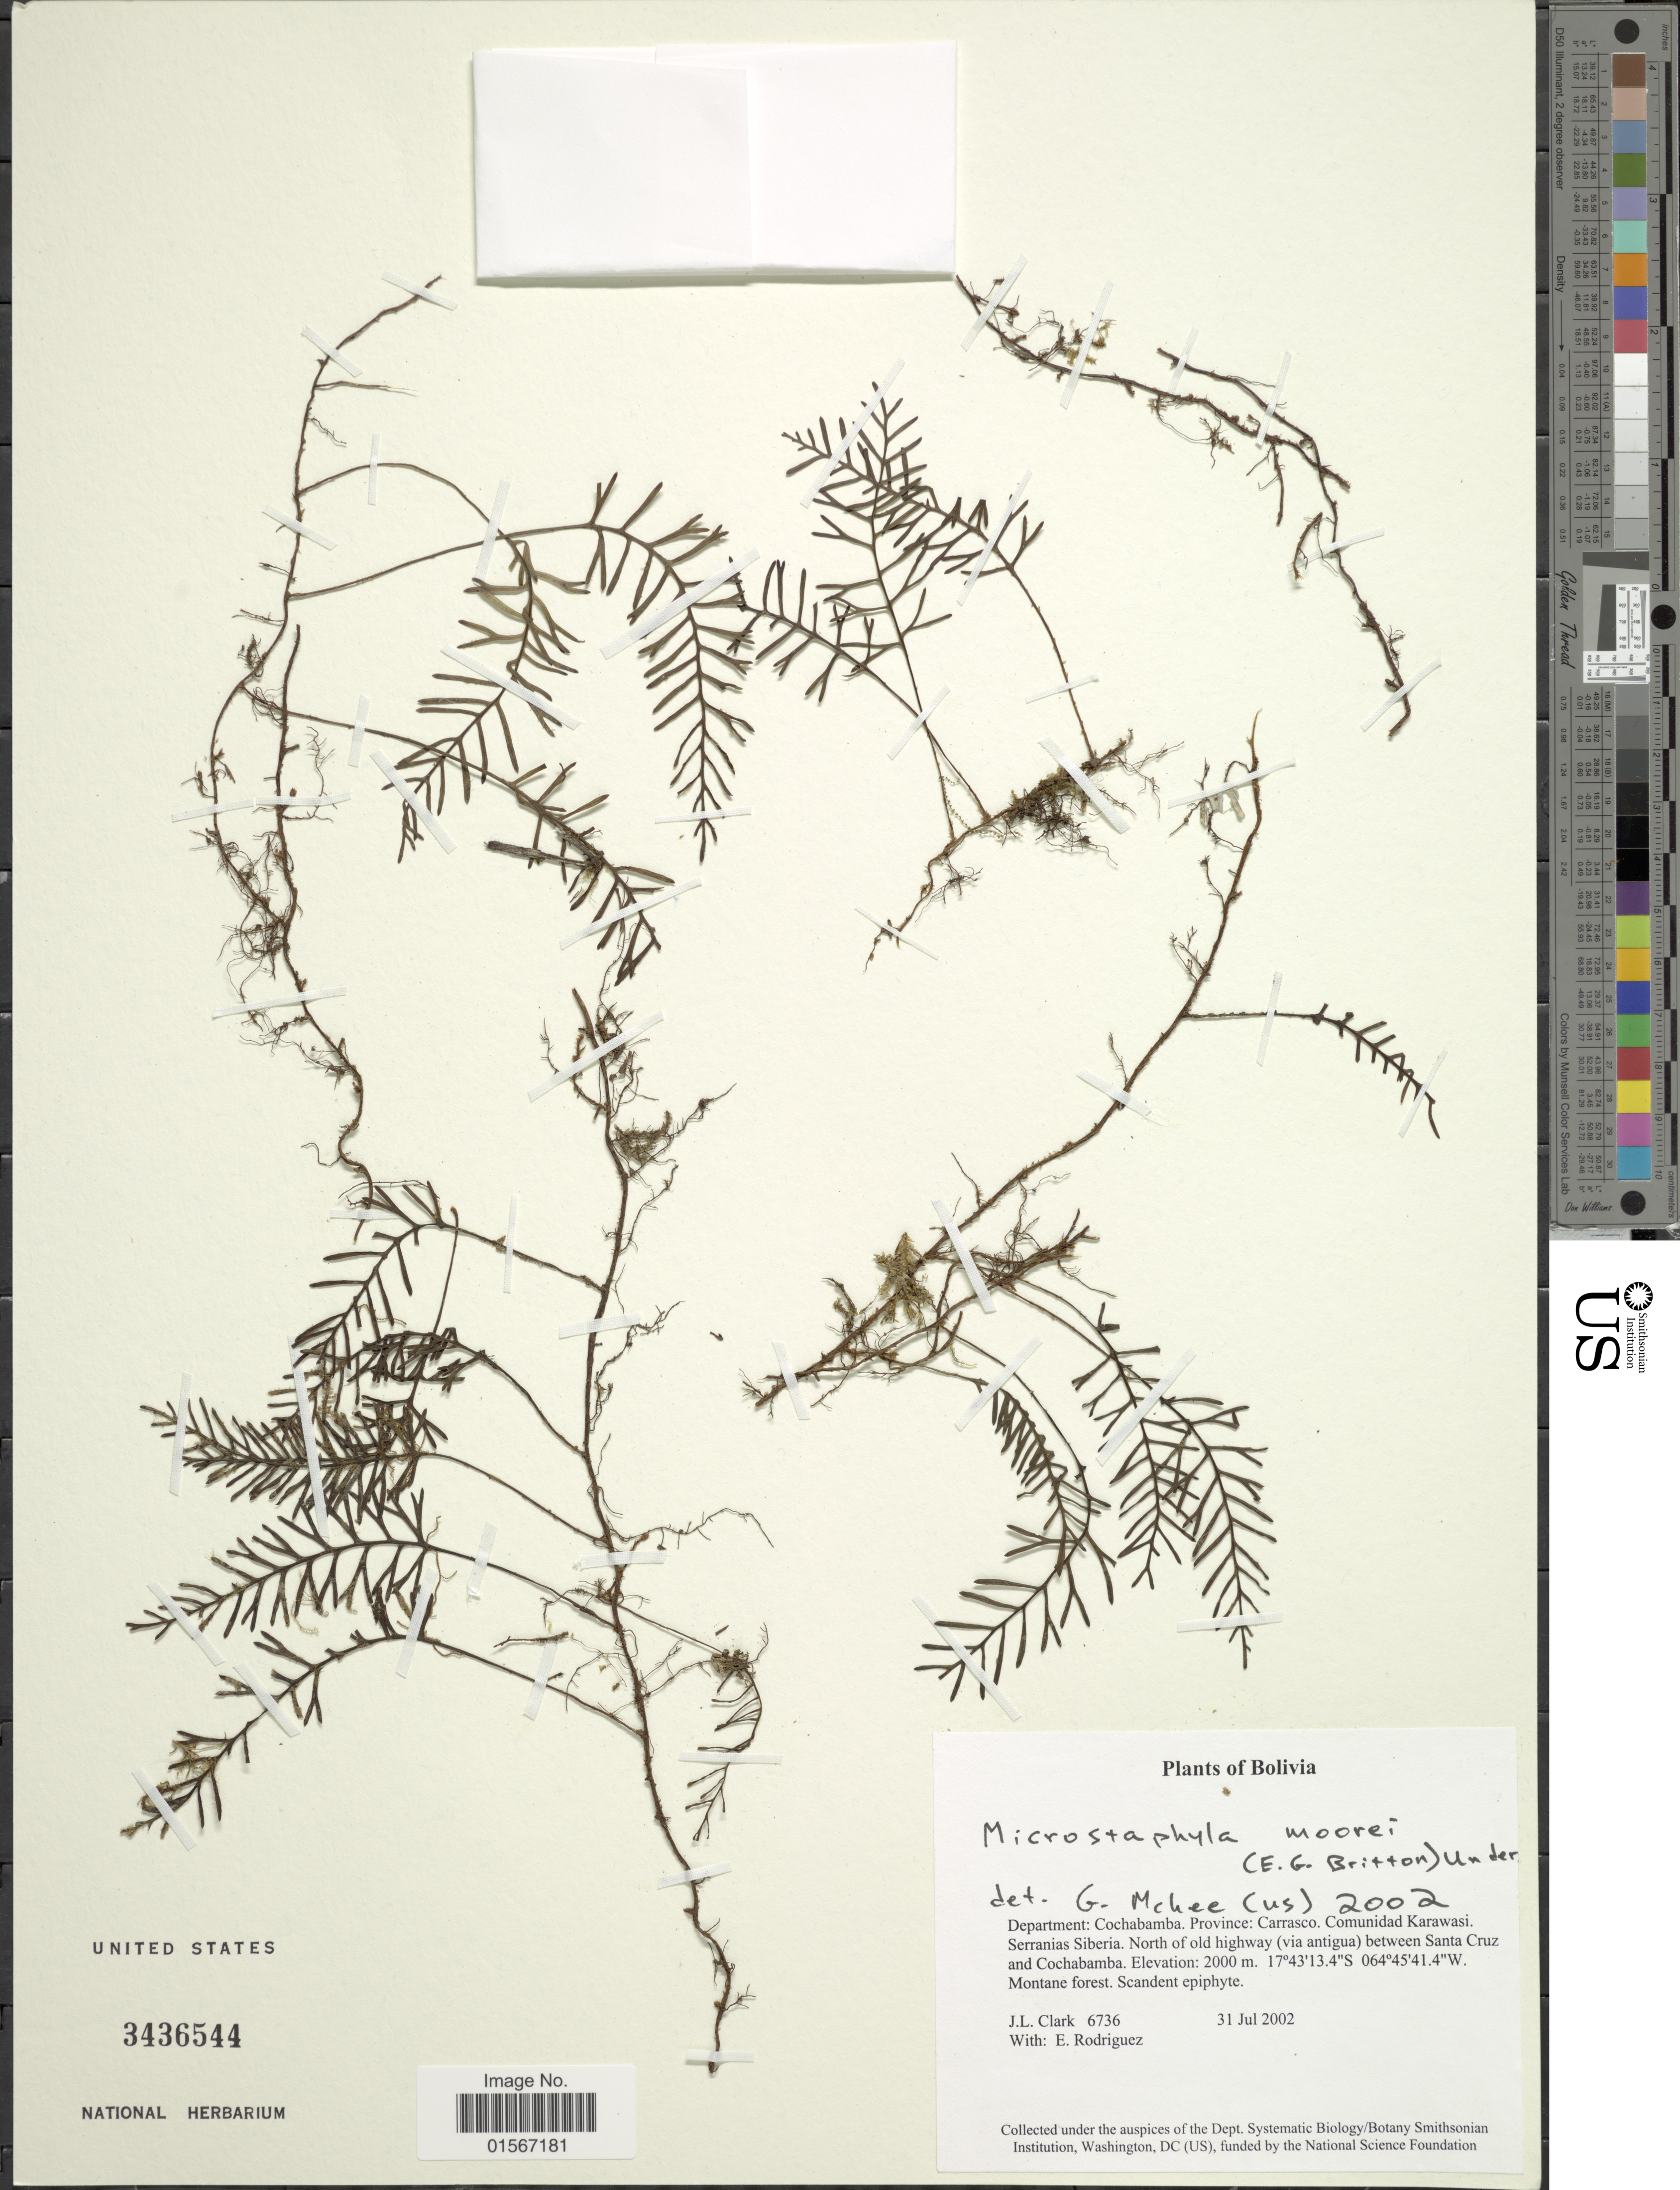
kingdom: Plantae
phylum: Tracheophyta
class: Polypodiopsida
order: Polypodiales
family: Dryopteridaceae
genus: Elaphoglossum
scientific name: Elaphoglossum moorei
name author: (E. Britton) Christ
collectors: J. L. Clark & E. Rodriguez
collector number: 6736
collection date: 2002-07-31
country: Bolivia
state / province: Cochabamba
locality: Bolivia, Department: Cochabamba, Province: Carrasco. Comunidad Karawasi. Serranias Iberia. North of Old highway (via antigua) between Santa Cruz and Cochabamba.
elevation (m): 2000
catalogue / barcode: US 3436544